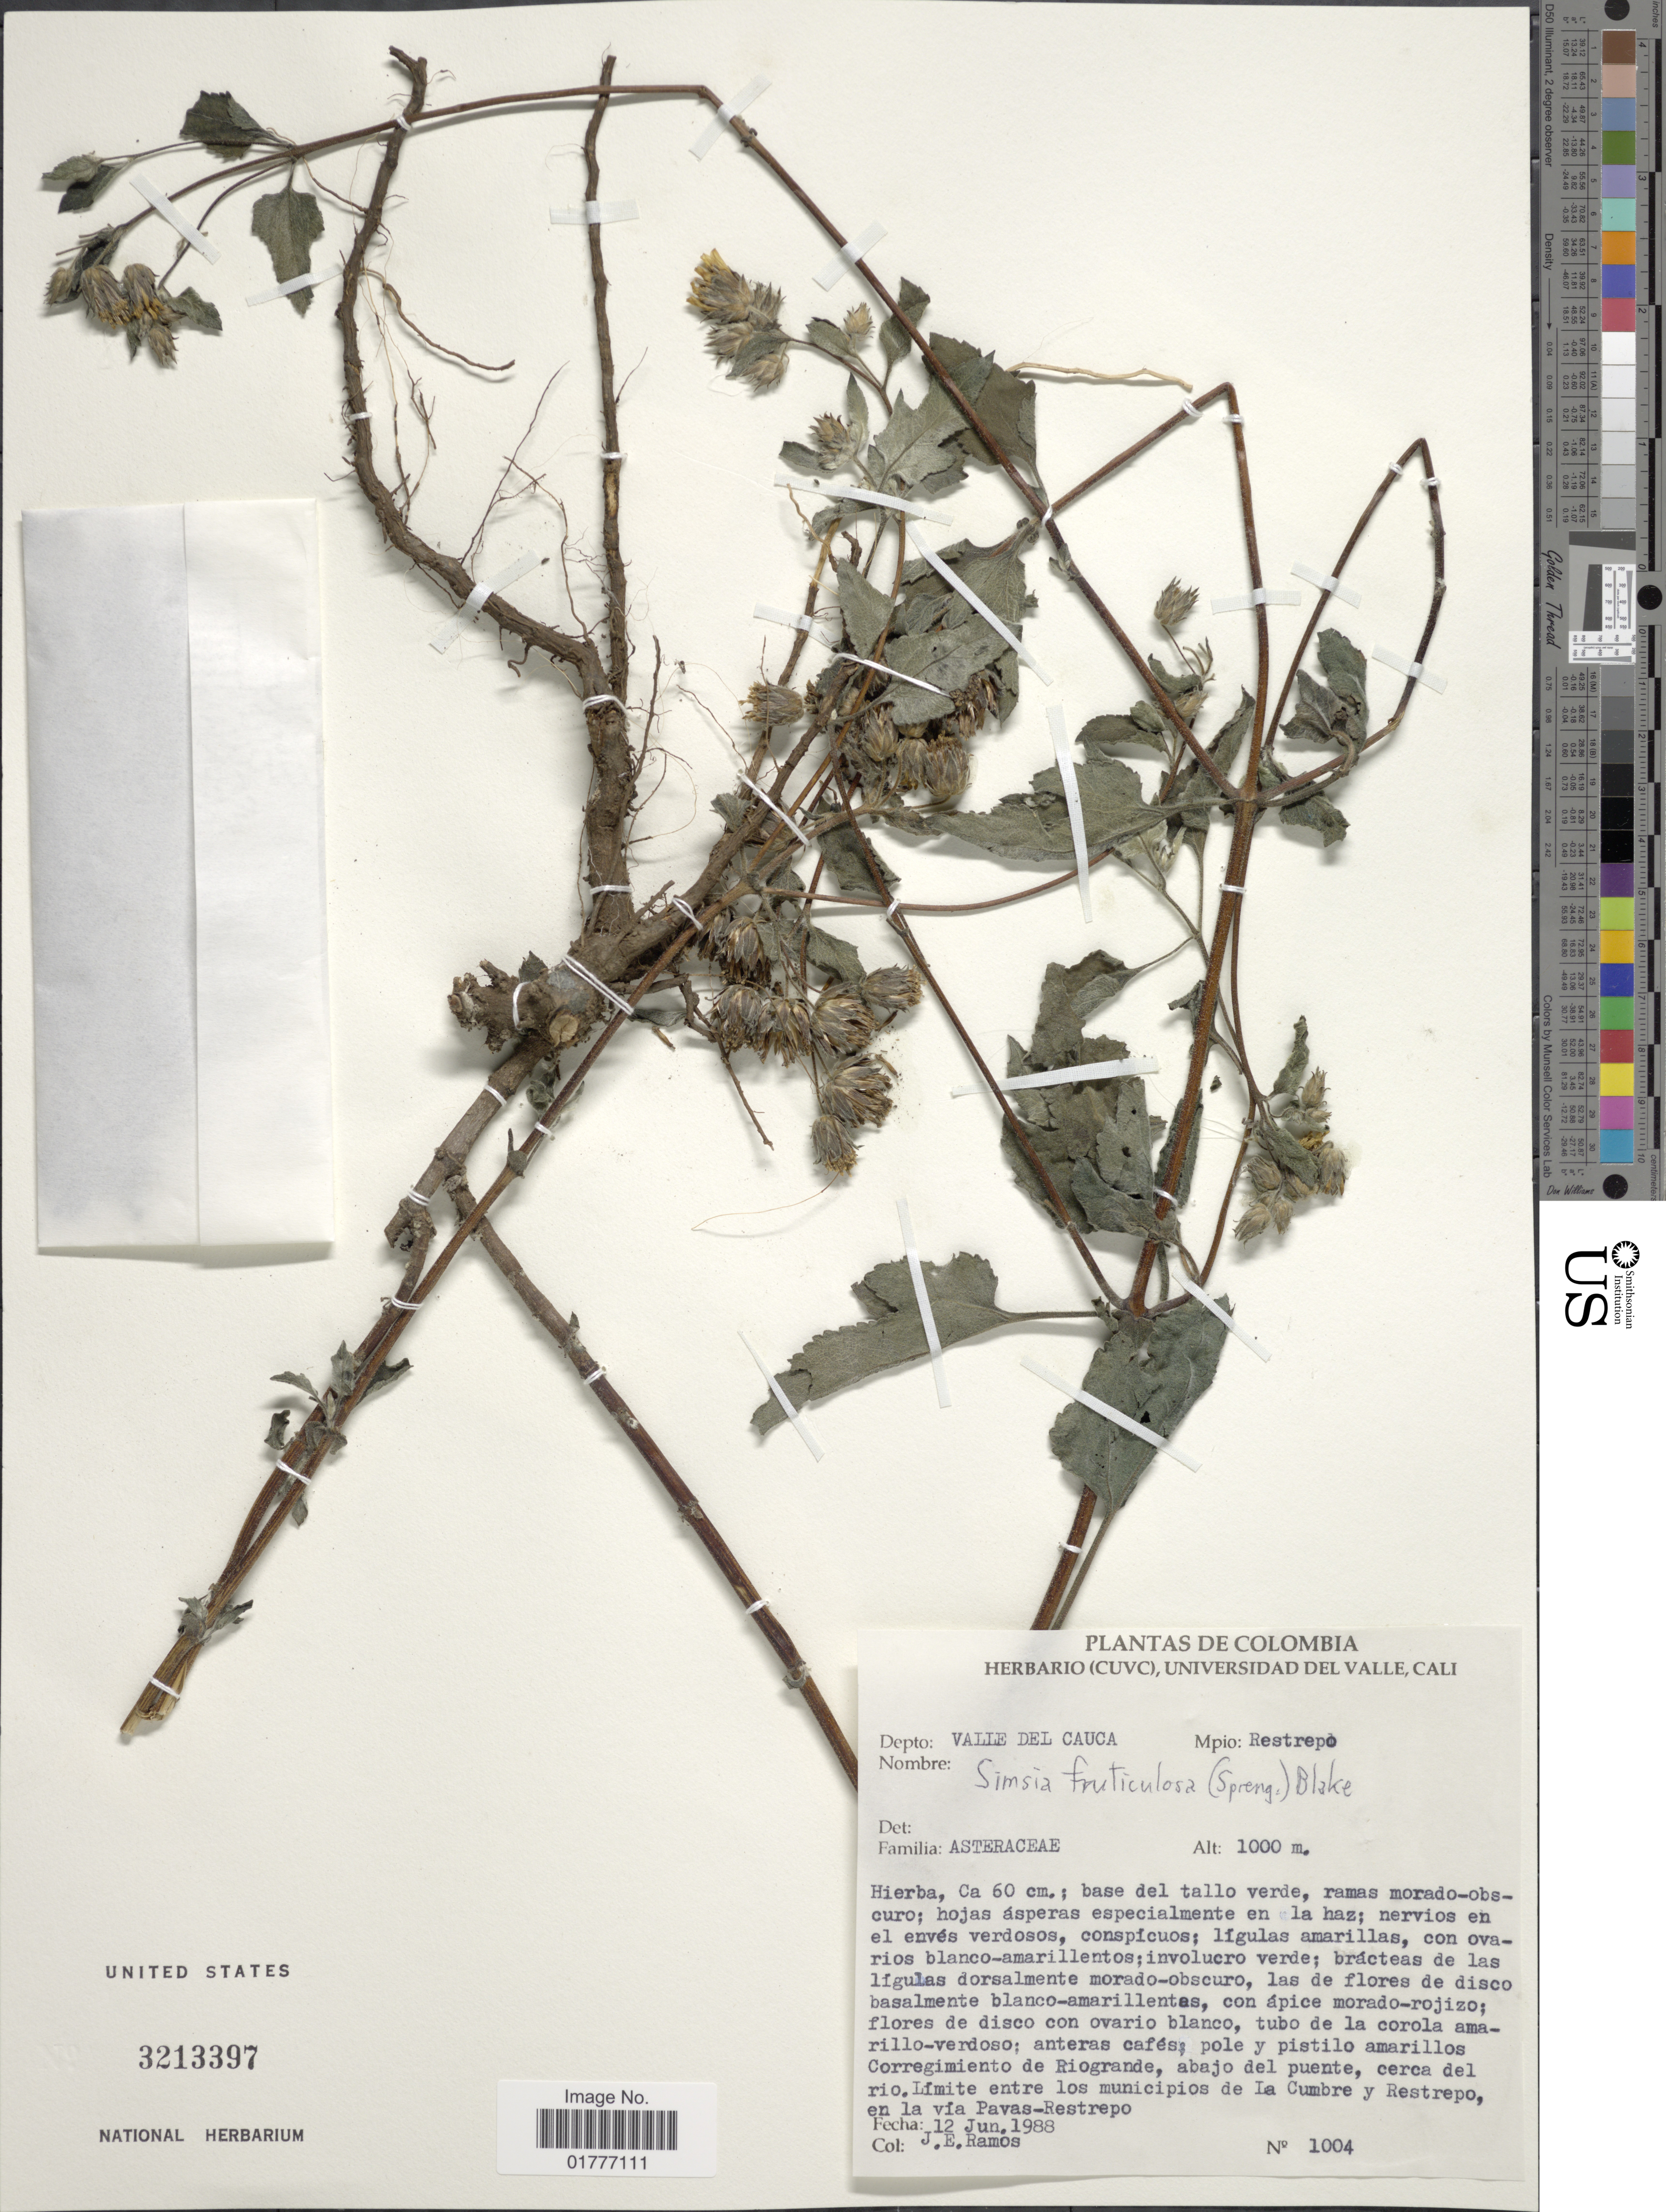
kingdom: Plantae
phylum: Tracheophyta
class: Magnoliopsida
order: Asterales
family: Asteraceae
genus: Simsia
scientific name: Simsia fruticulosa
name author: (Spreng.) S.F. Blake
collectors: J. E. Ramos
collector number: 1004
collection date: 1988-06-12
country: Colombia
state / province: Valle del Cauca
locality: Mpio: Restrepo. Corregimiento de Riogrande, abajo del puente, cerca del rio. Límite entre los municipios de La Cumbre y Restrepo, en la via Pavas-Restrepo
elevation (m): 1000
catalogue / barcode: US 3213397